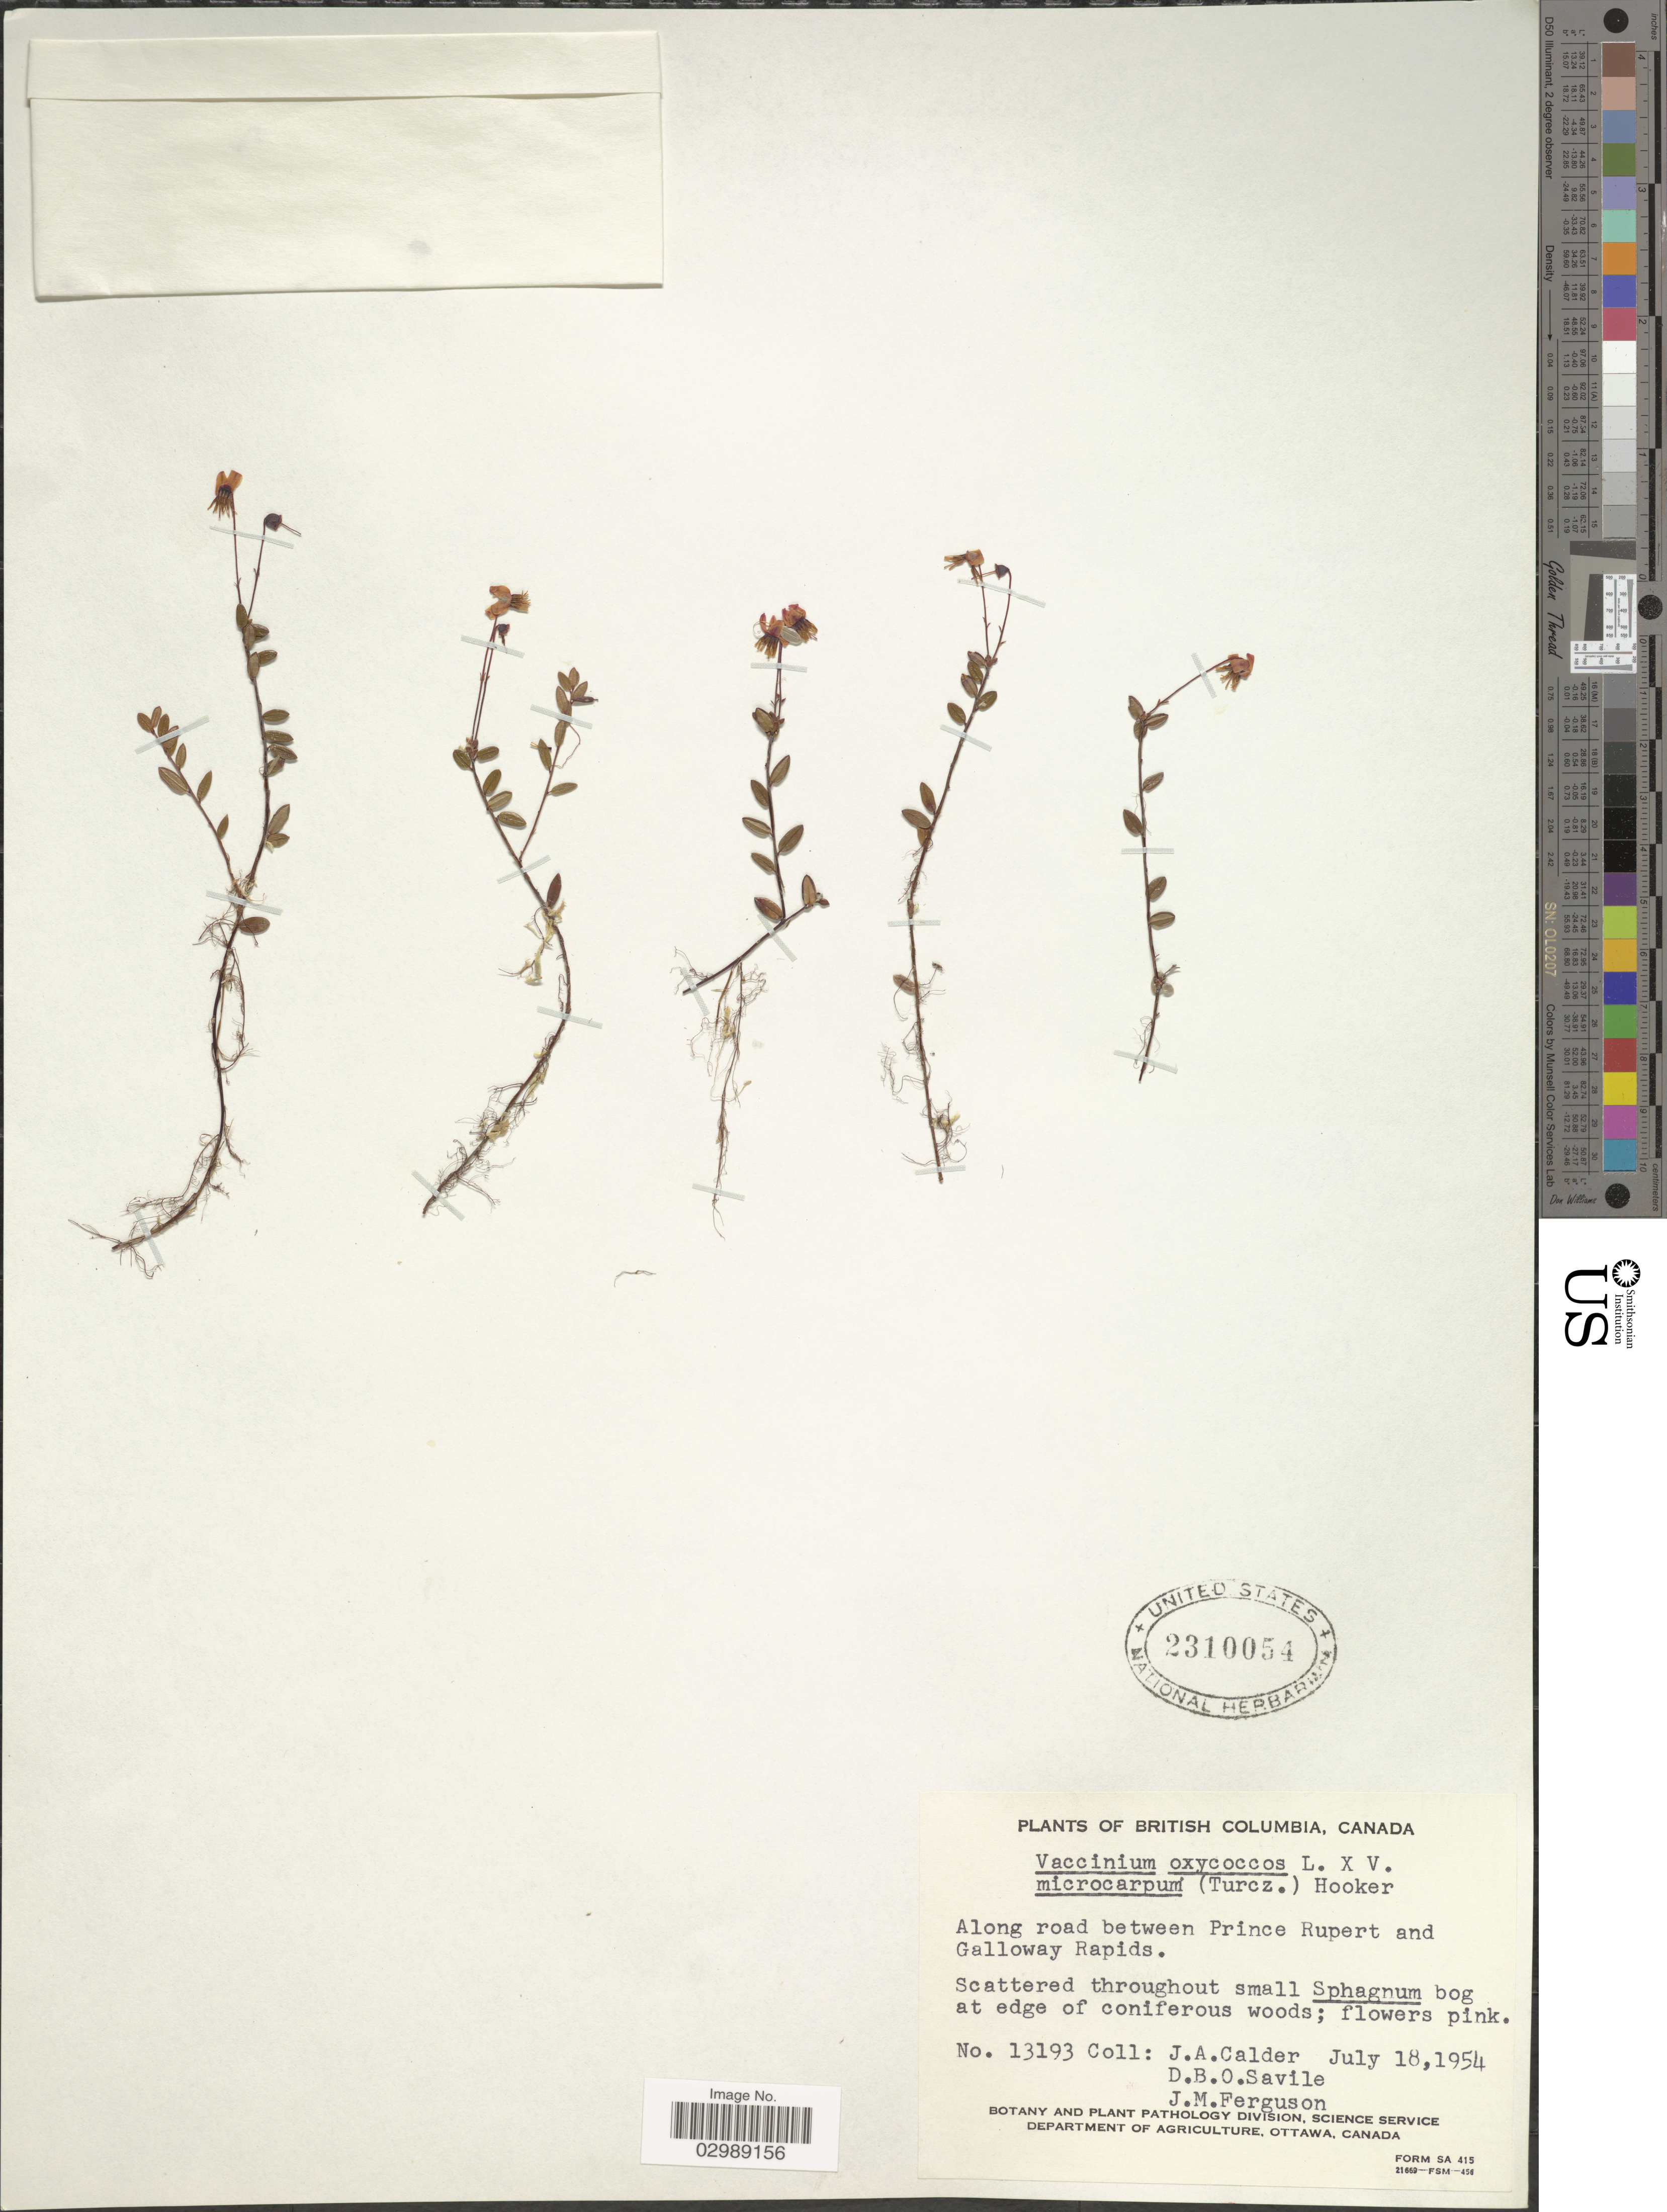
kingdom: Plantae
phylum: Tracheophyta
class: Magnoliopsida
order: Ericales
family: Ericaceae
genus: Vaccinium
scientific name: Vaccinium oxycoccos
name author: L.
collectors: J. A. Calder & D. Savile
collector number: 13193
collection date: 1954-06-18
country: Canada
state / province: British Columbia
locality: Along road between Prince Rupert and Galloway Rapids.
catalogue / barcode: US 2310054